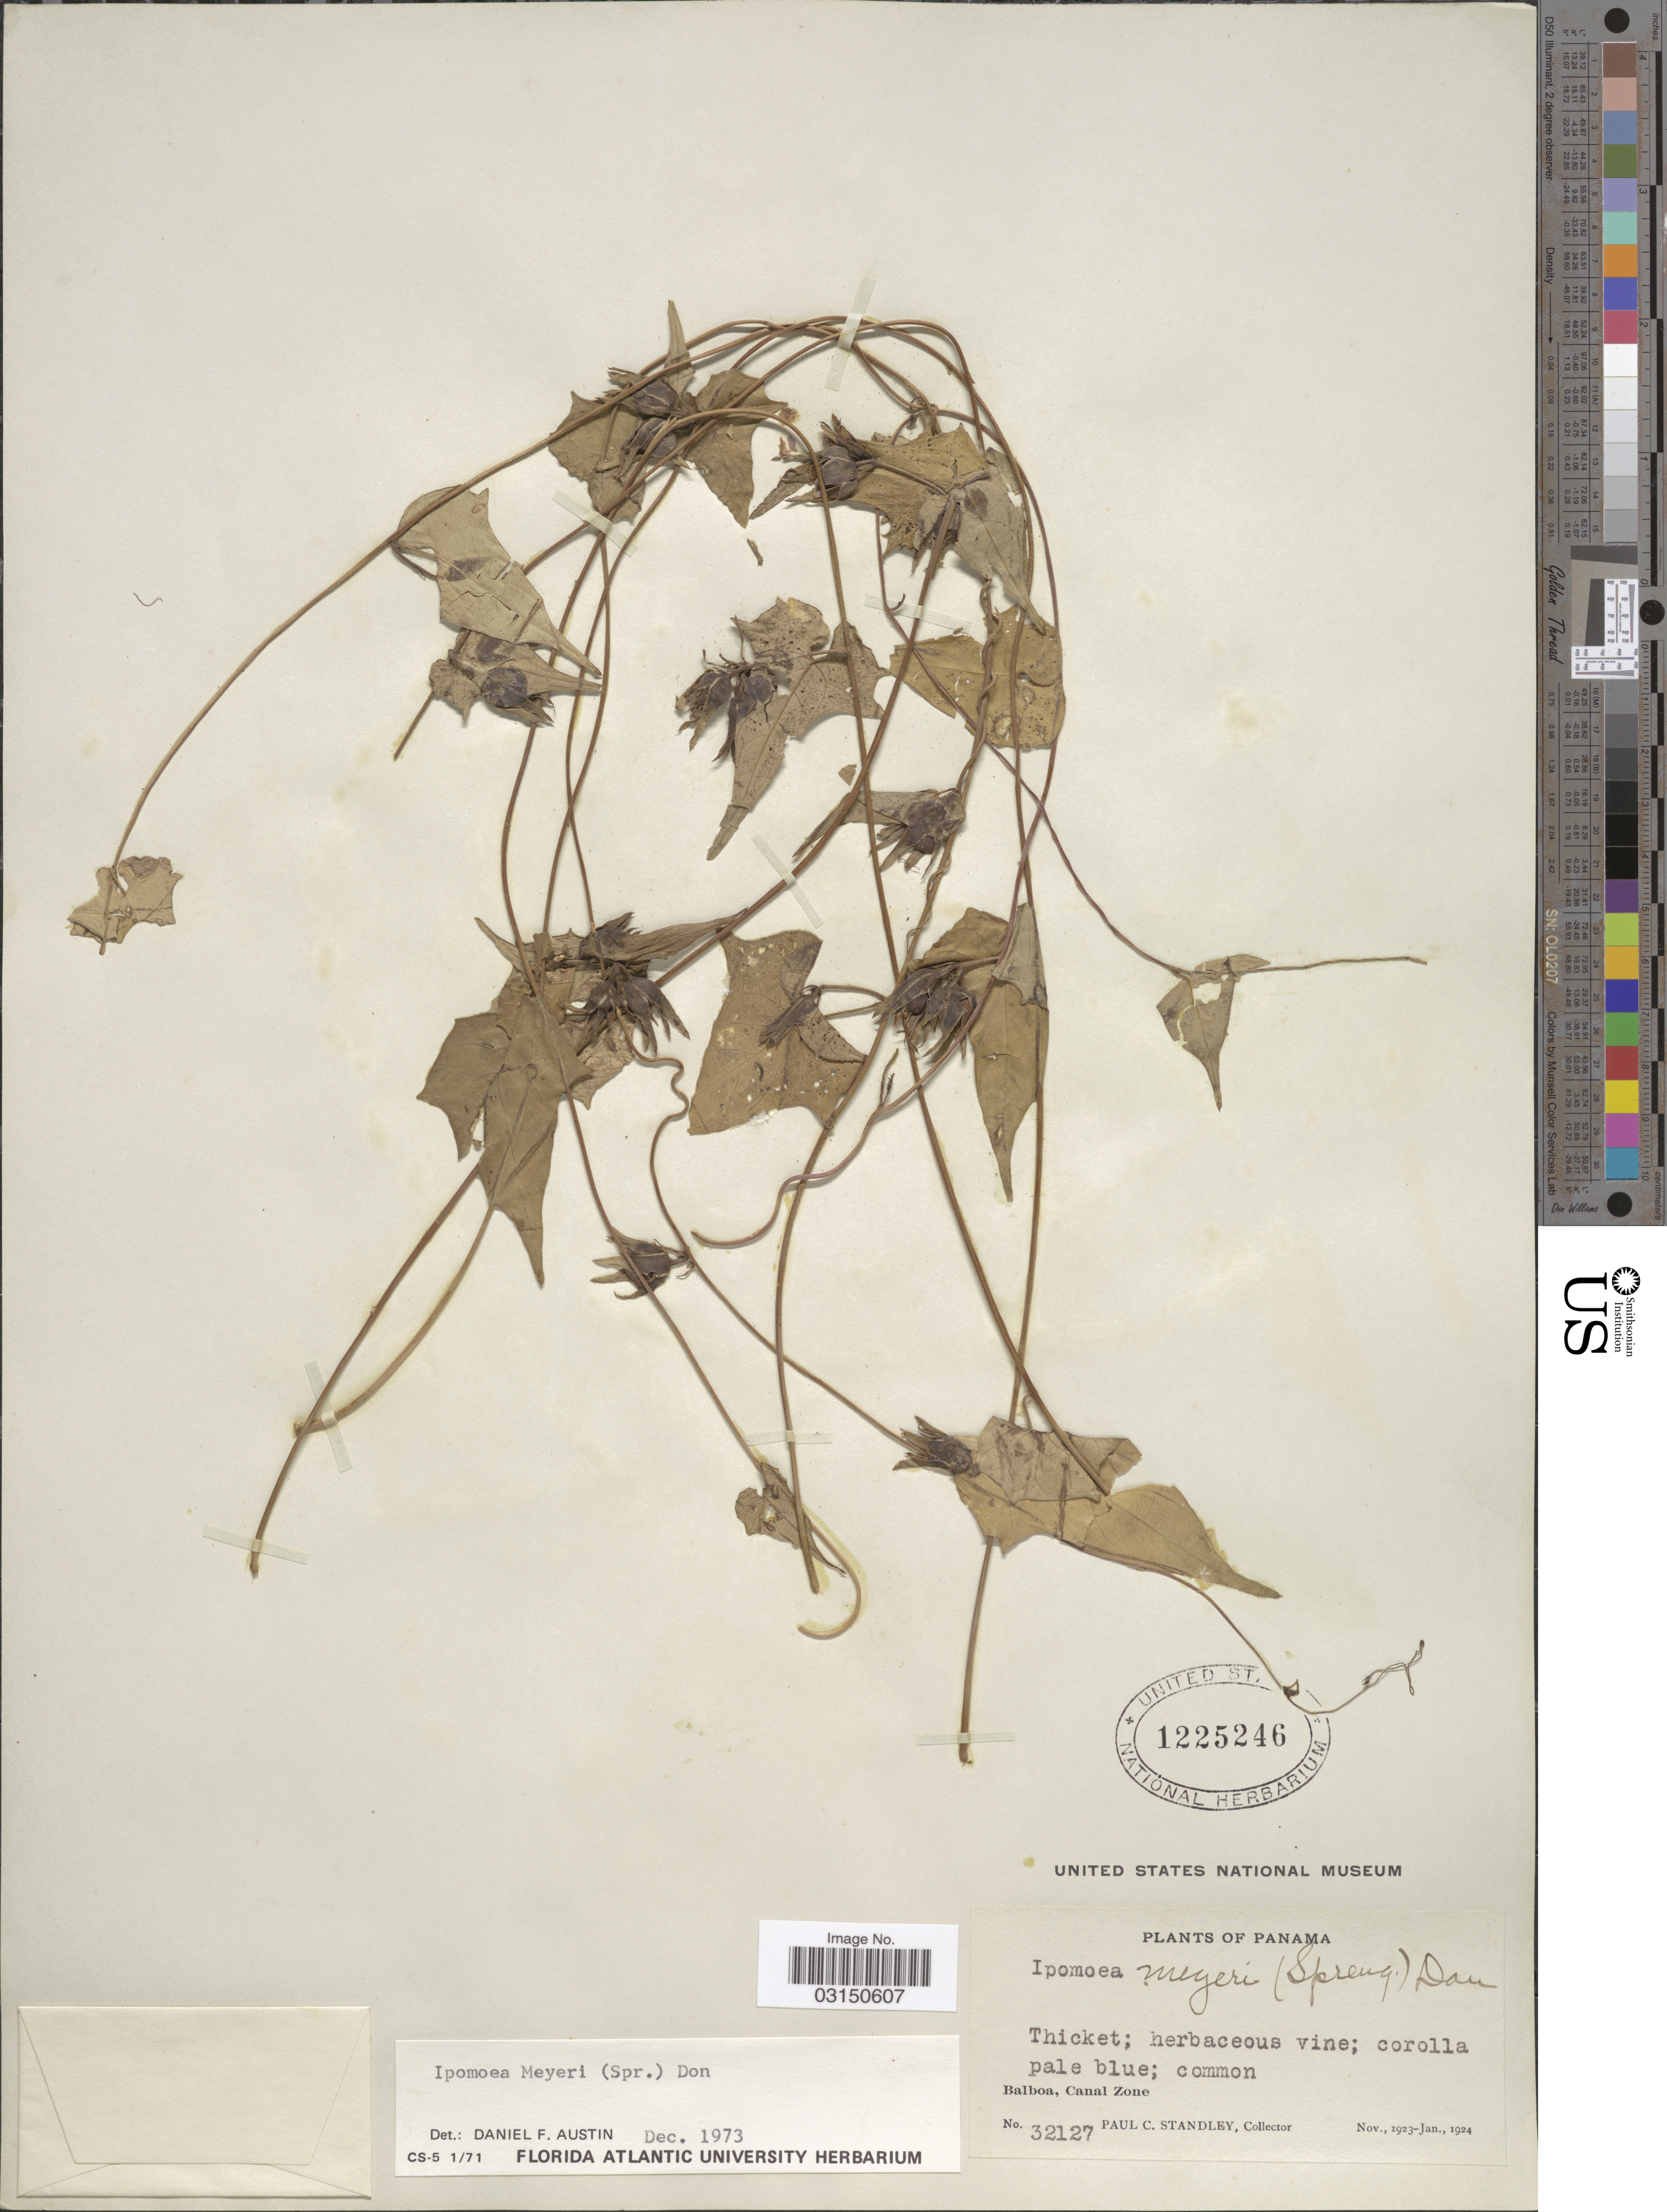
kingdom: Plantae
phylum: Tracheophyta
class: Magnoliopsida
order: Solanales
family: Convolvulaceae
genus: Ipomoea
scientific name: Ipomoea meyeri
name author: (Spreng.) G. Don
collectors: P. C. Standley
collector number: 32127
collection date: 1923-11/1924-01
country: Panama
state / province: Colón / Panamá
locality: Balboa, Canal Zone.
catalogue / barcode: US 1225246